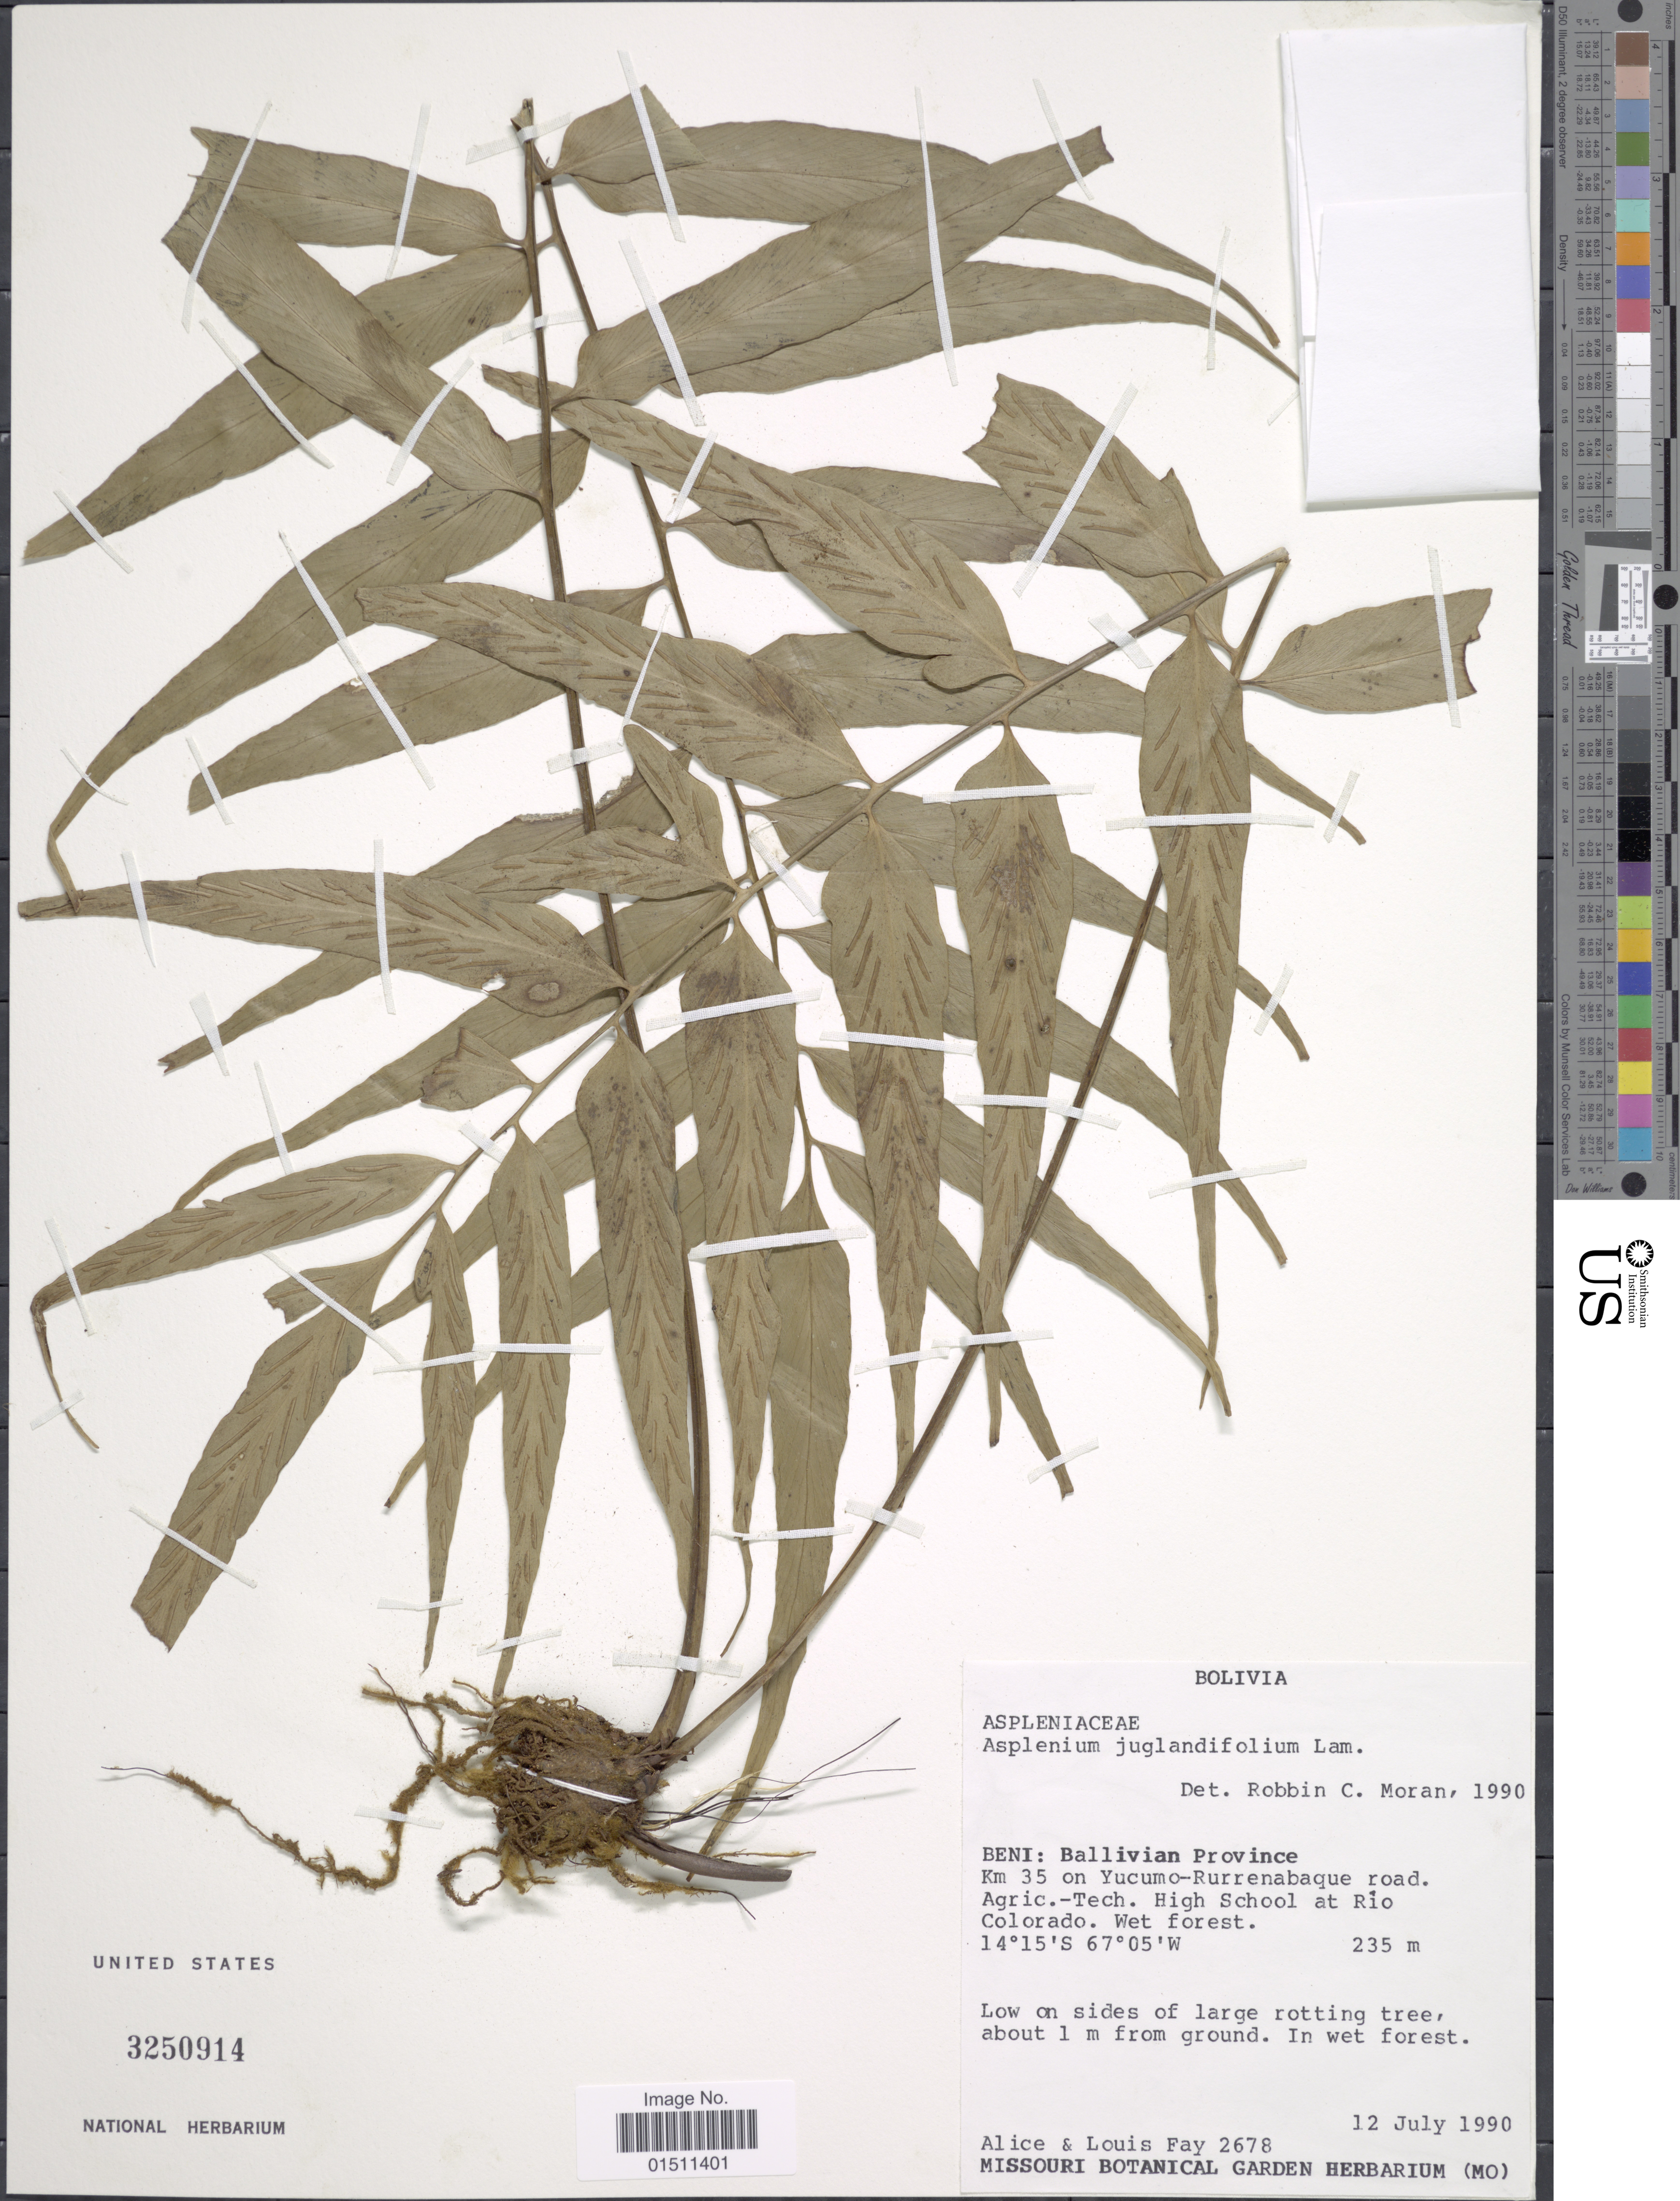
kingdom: Plantae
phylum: Tracheophyta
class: Polypodiopsida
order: Polypodiales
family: Aspleniaceae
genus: Asplenium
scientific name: Asplenium juglandifolium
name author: Lam.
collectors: A. Fay & L. Fay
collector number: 2678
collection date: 1990-07-12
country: Bolivia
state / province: Beni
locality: Bolivia, Ballivian Province, Km 35 on Yucumo-Rurrenabaque road. Agric.-Tech. High School at Rio Colorado.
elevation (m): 235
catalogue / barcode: US 3250914